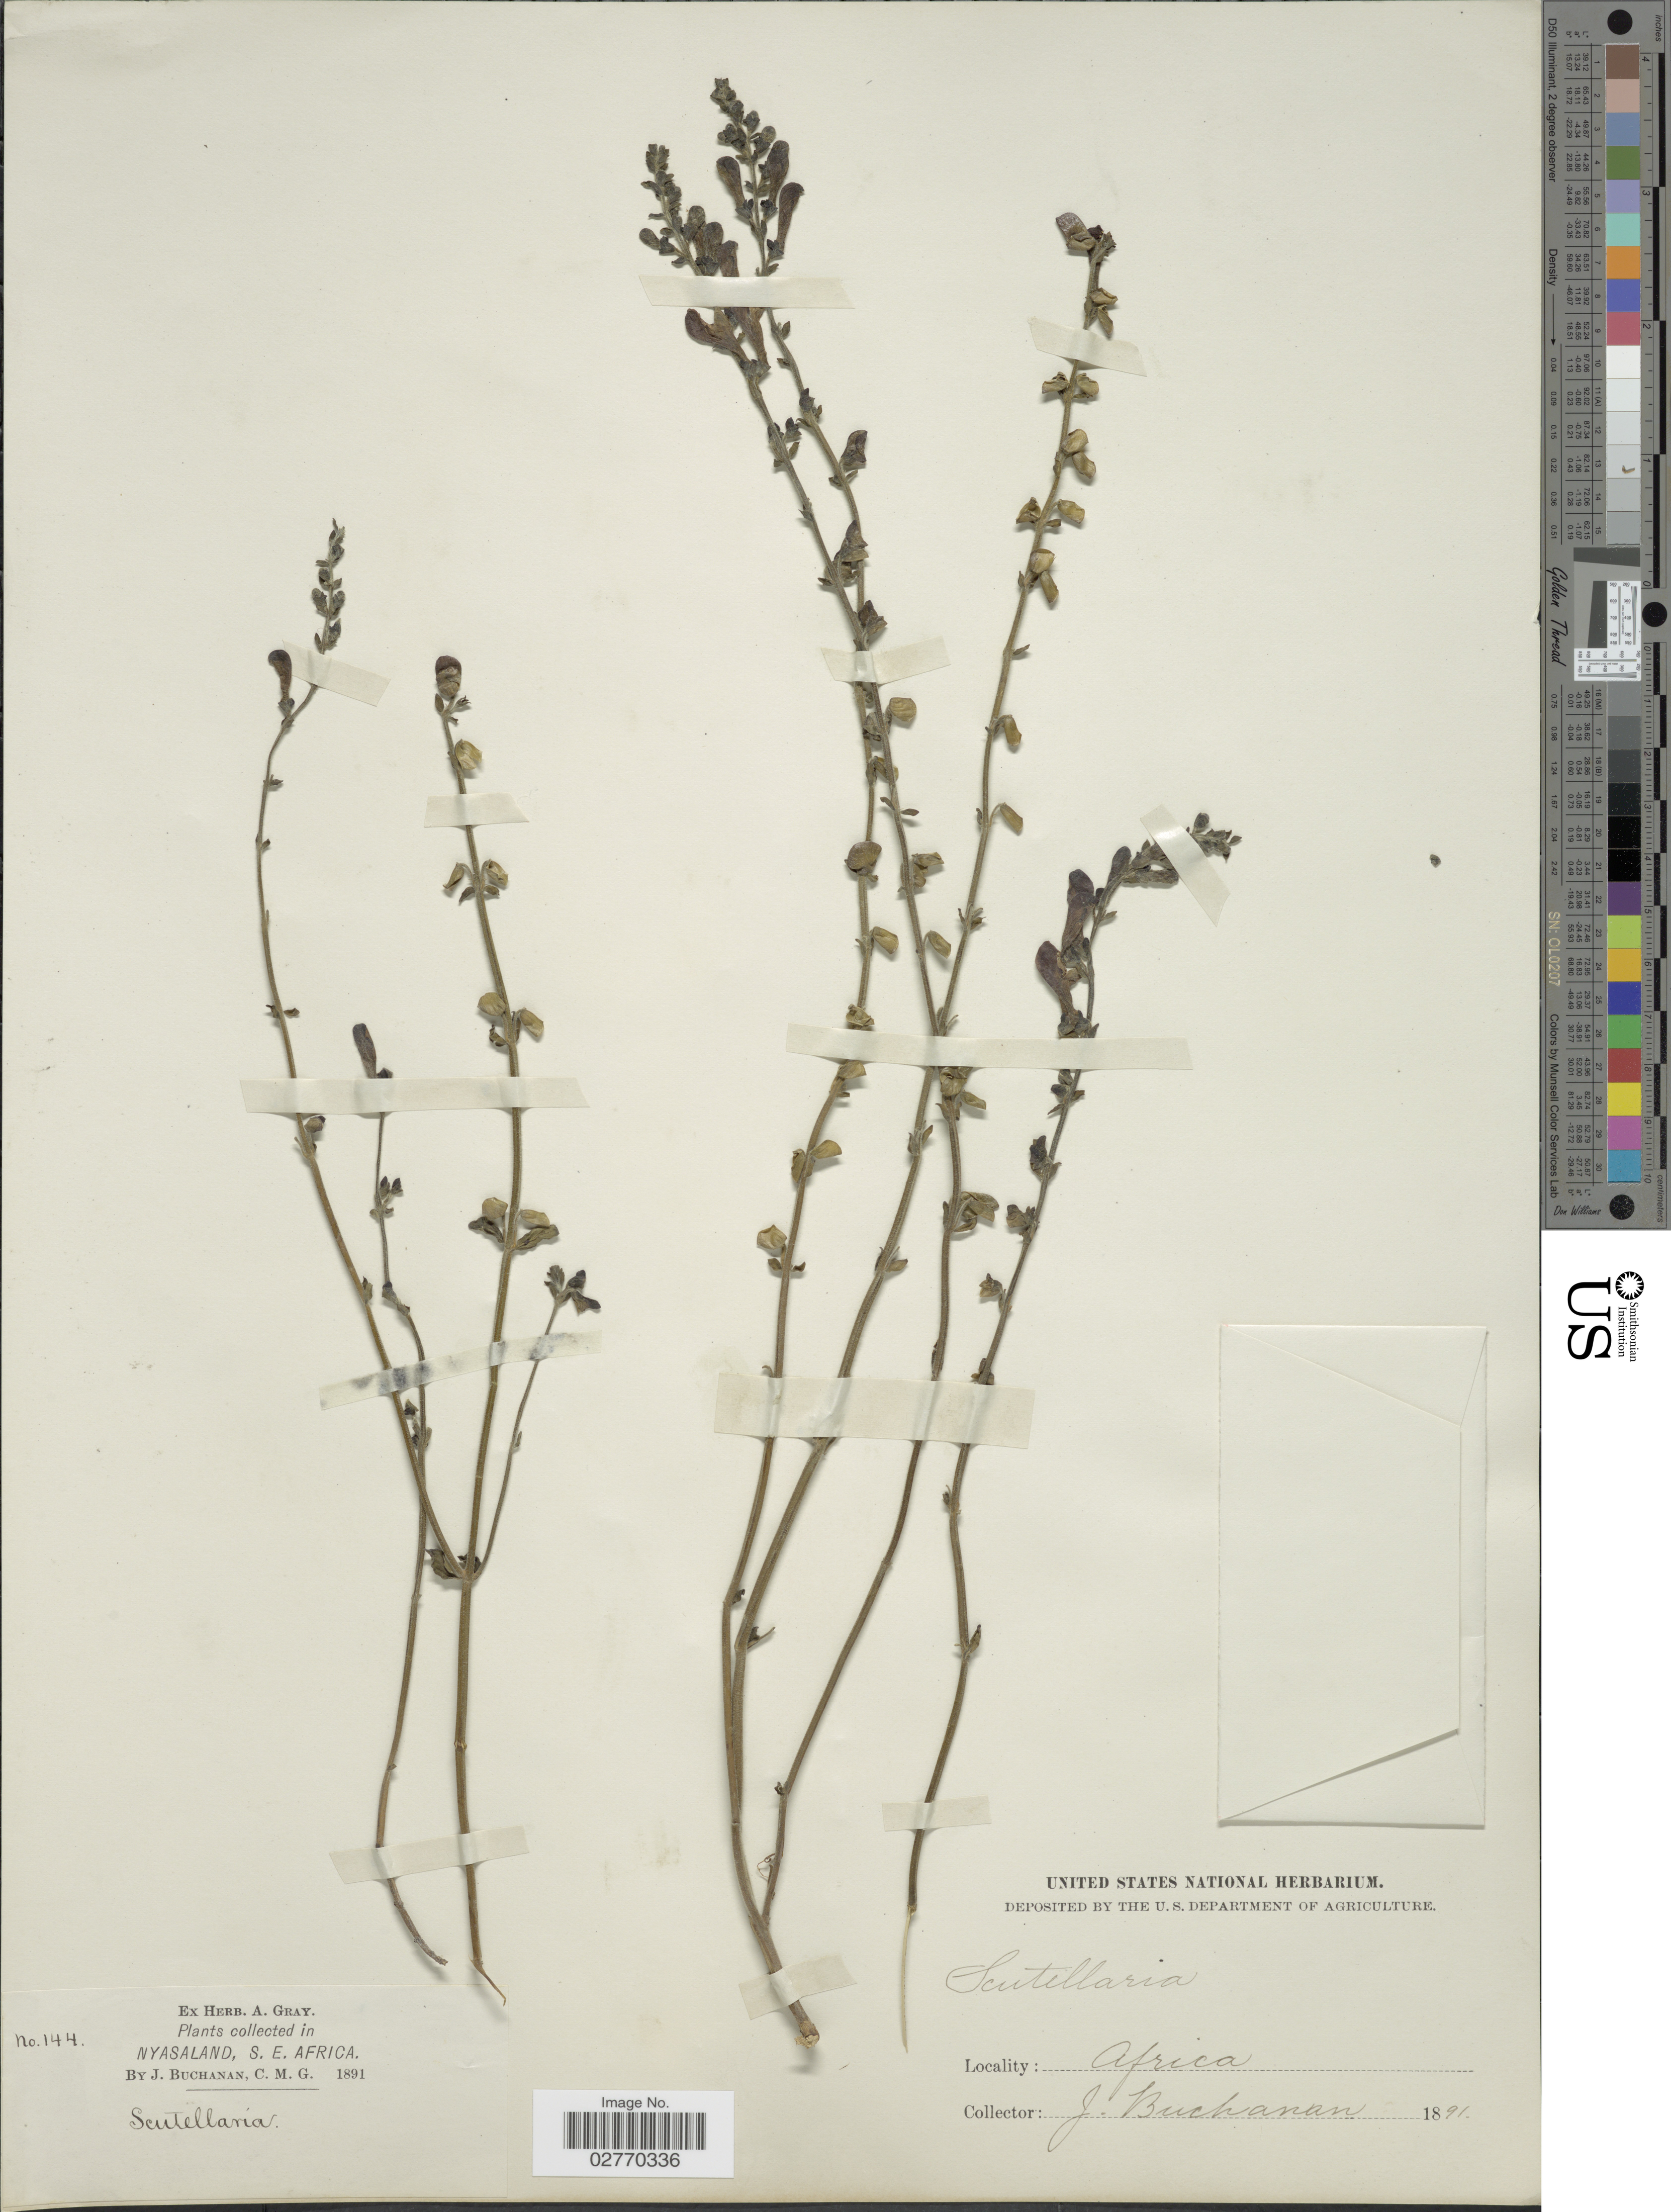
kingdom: Plantae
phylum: Tracheophyta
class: Magnoliopsida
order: Lamiales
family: Lamiaceae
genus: Scutellaria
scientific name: Scutellaria sp.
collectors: J. Buchanan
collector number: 144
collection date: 1891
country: Malawi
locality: Nyasaland. S.E. Africa.